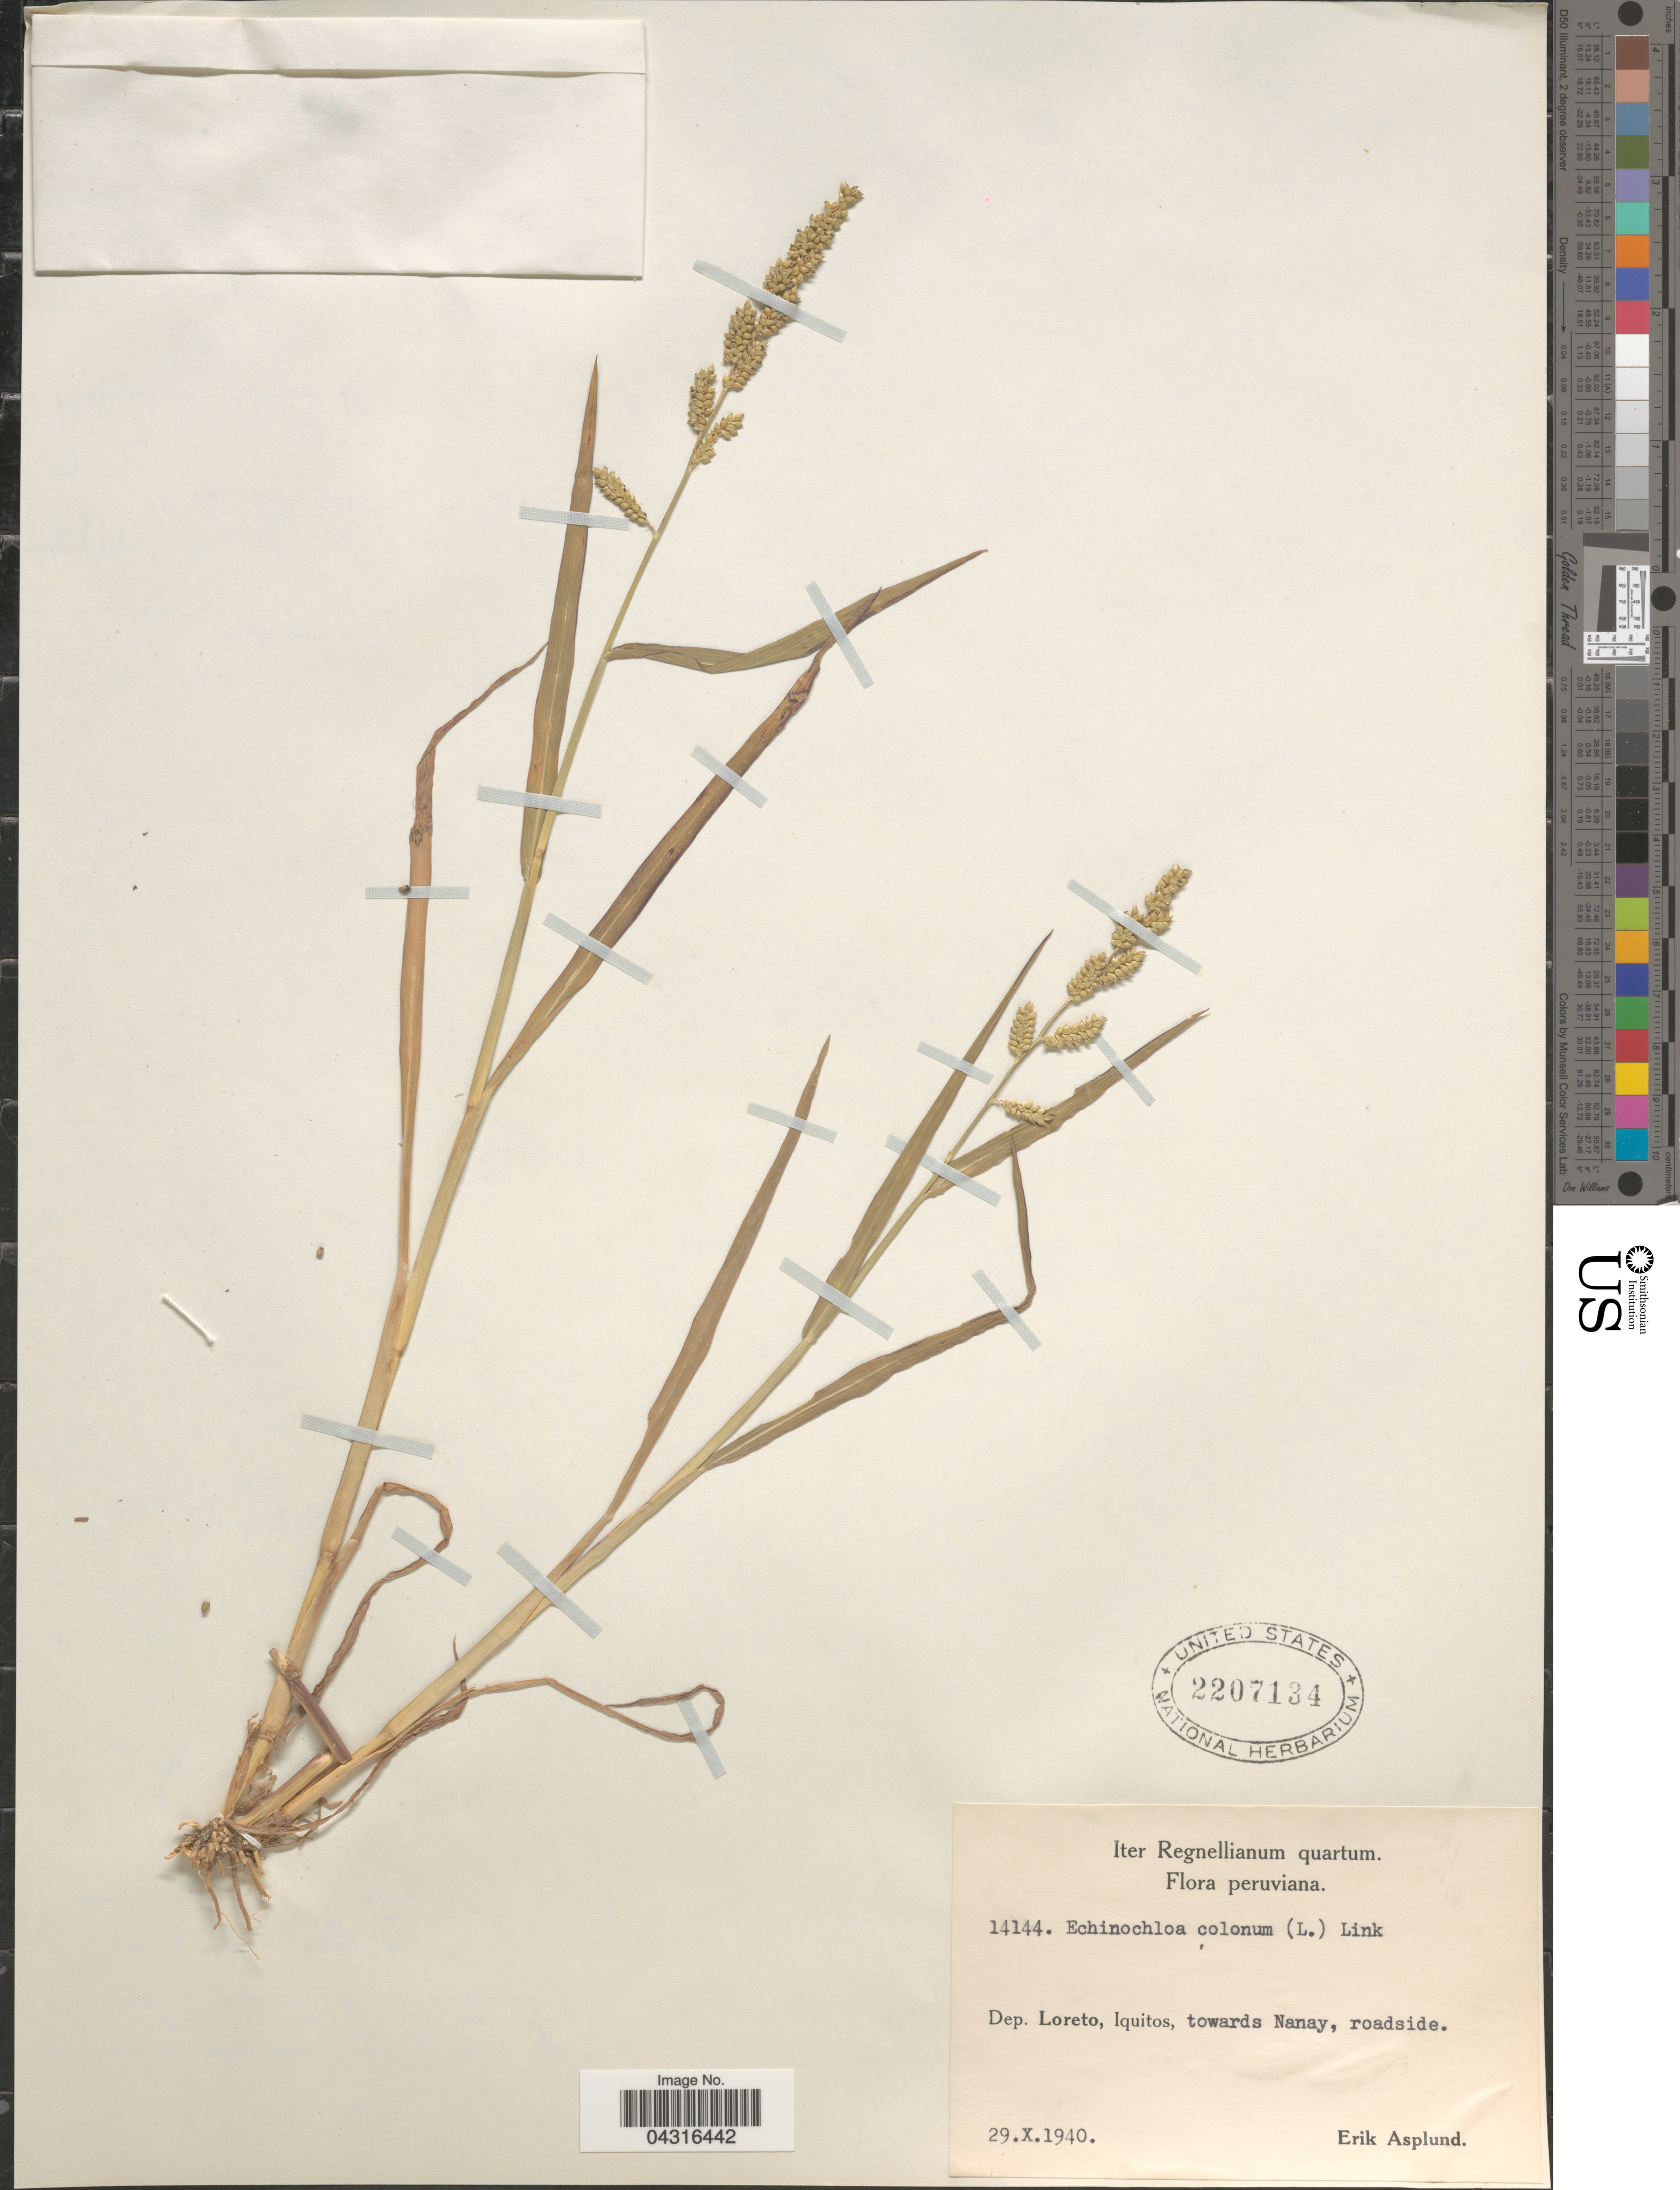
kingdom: Plantae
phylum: Tracheophyta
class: Liliopsida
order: Poales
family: Poaceae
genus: Echinochloa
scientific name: Echinochloa colona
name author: (L.) Link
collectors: E. Asplund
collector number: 14144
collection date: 1940-10-29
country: Peru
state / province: Loreto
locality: Iter Regnellianum quartum. Dep. Loreto, Iquitos, towards Nanay, roadside.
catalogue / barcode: US 2207134